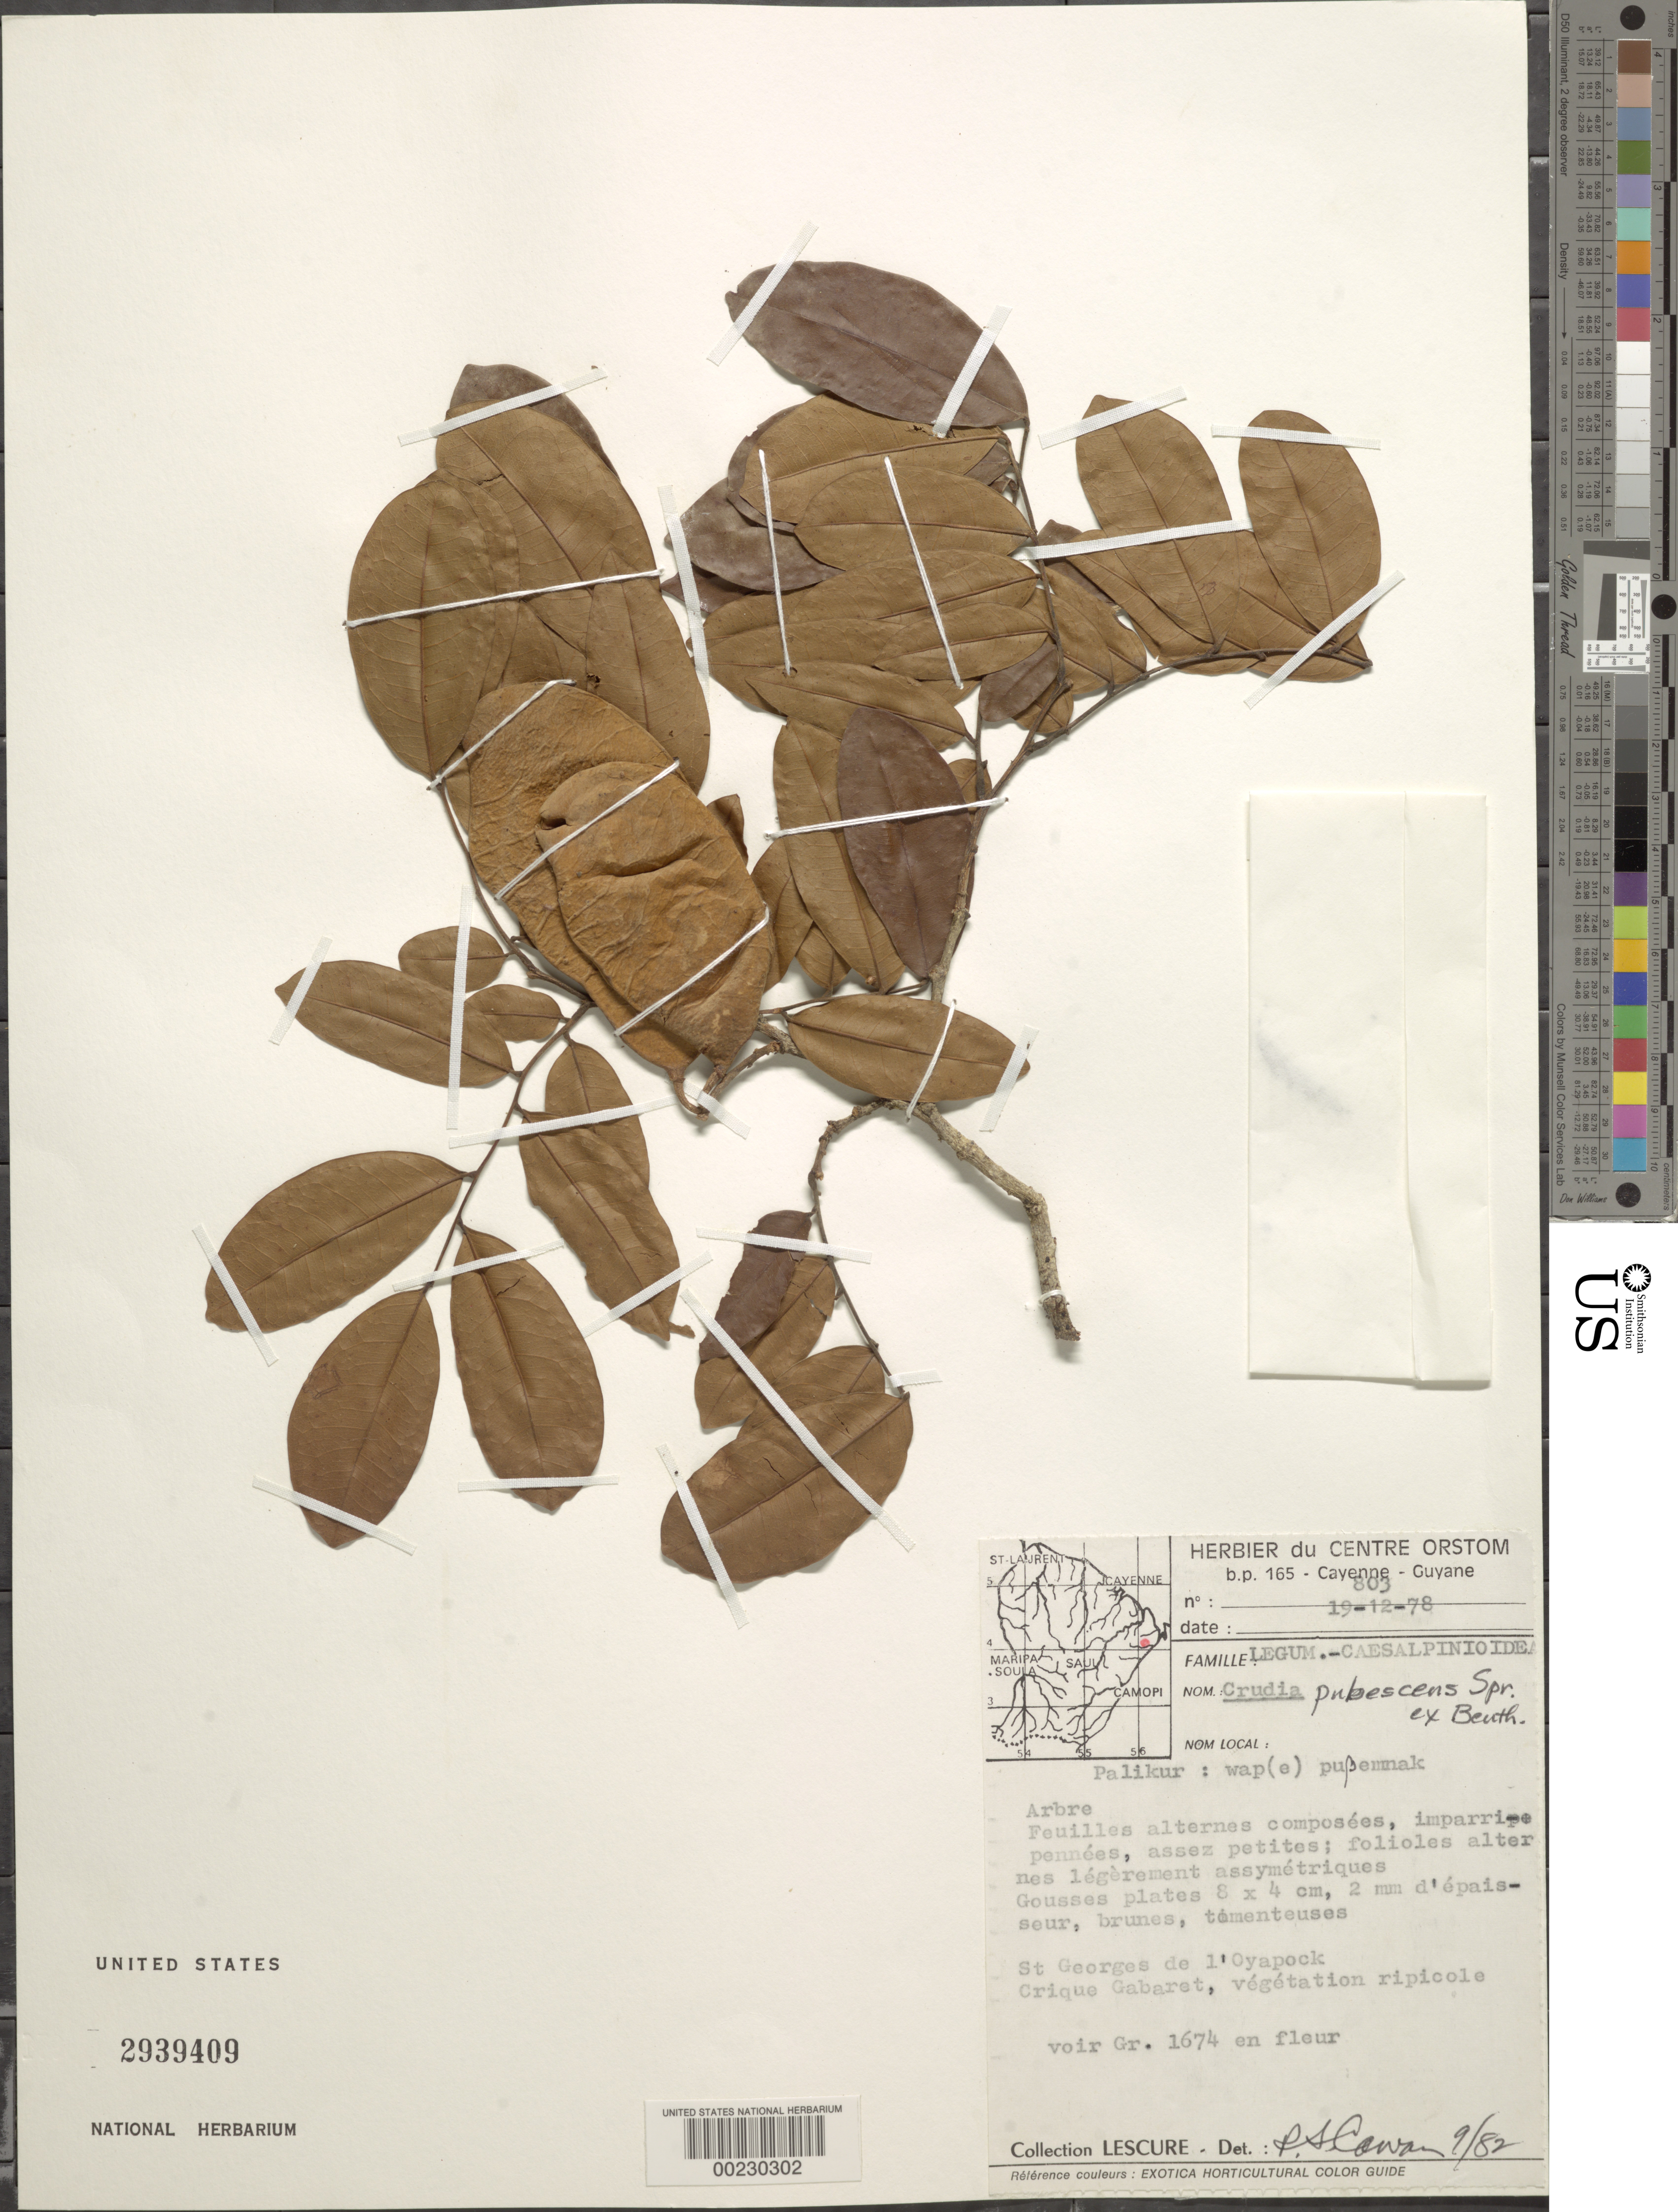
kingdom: Plantae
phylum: Tracheophyta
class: Magnoliopsida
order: Fabales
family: Fabaceae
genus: Crudia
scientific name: Crudia pubescens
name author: Spruce ex Benth. in Mart.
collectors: -. Lescure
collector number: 803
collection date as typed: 19 Dec 1978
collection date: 1978-12-19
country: French Guiana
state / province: Cayenne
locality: St. georges de l'oyapock; crique gabaret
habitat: See specimen sheet for notes in french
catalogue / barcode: US 2939409